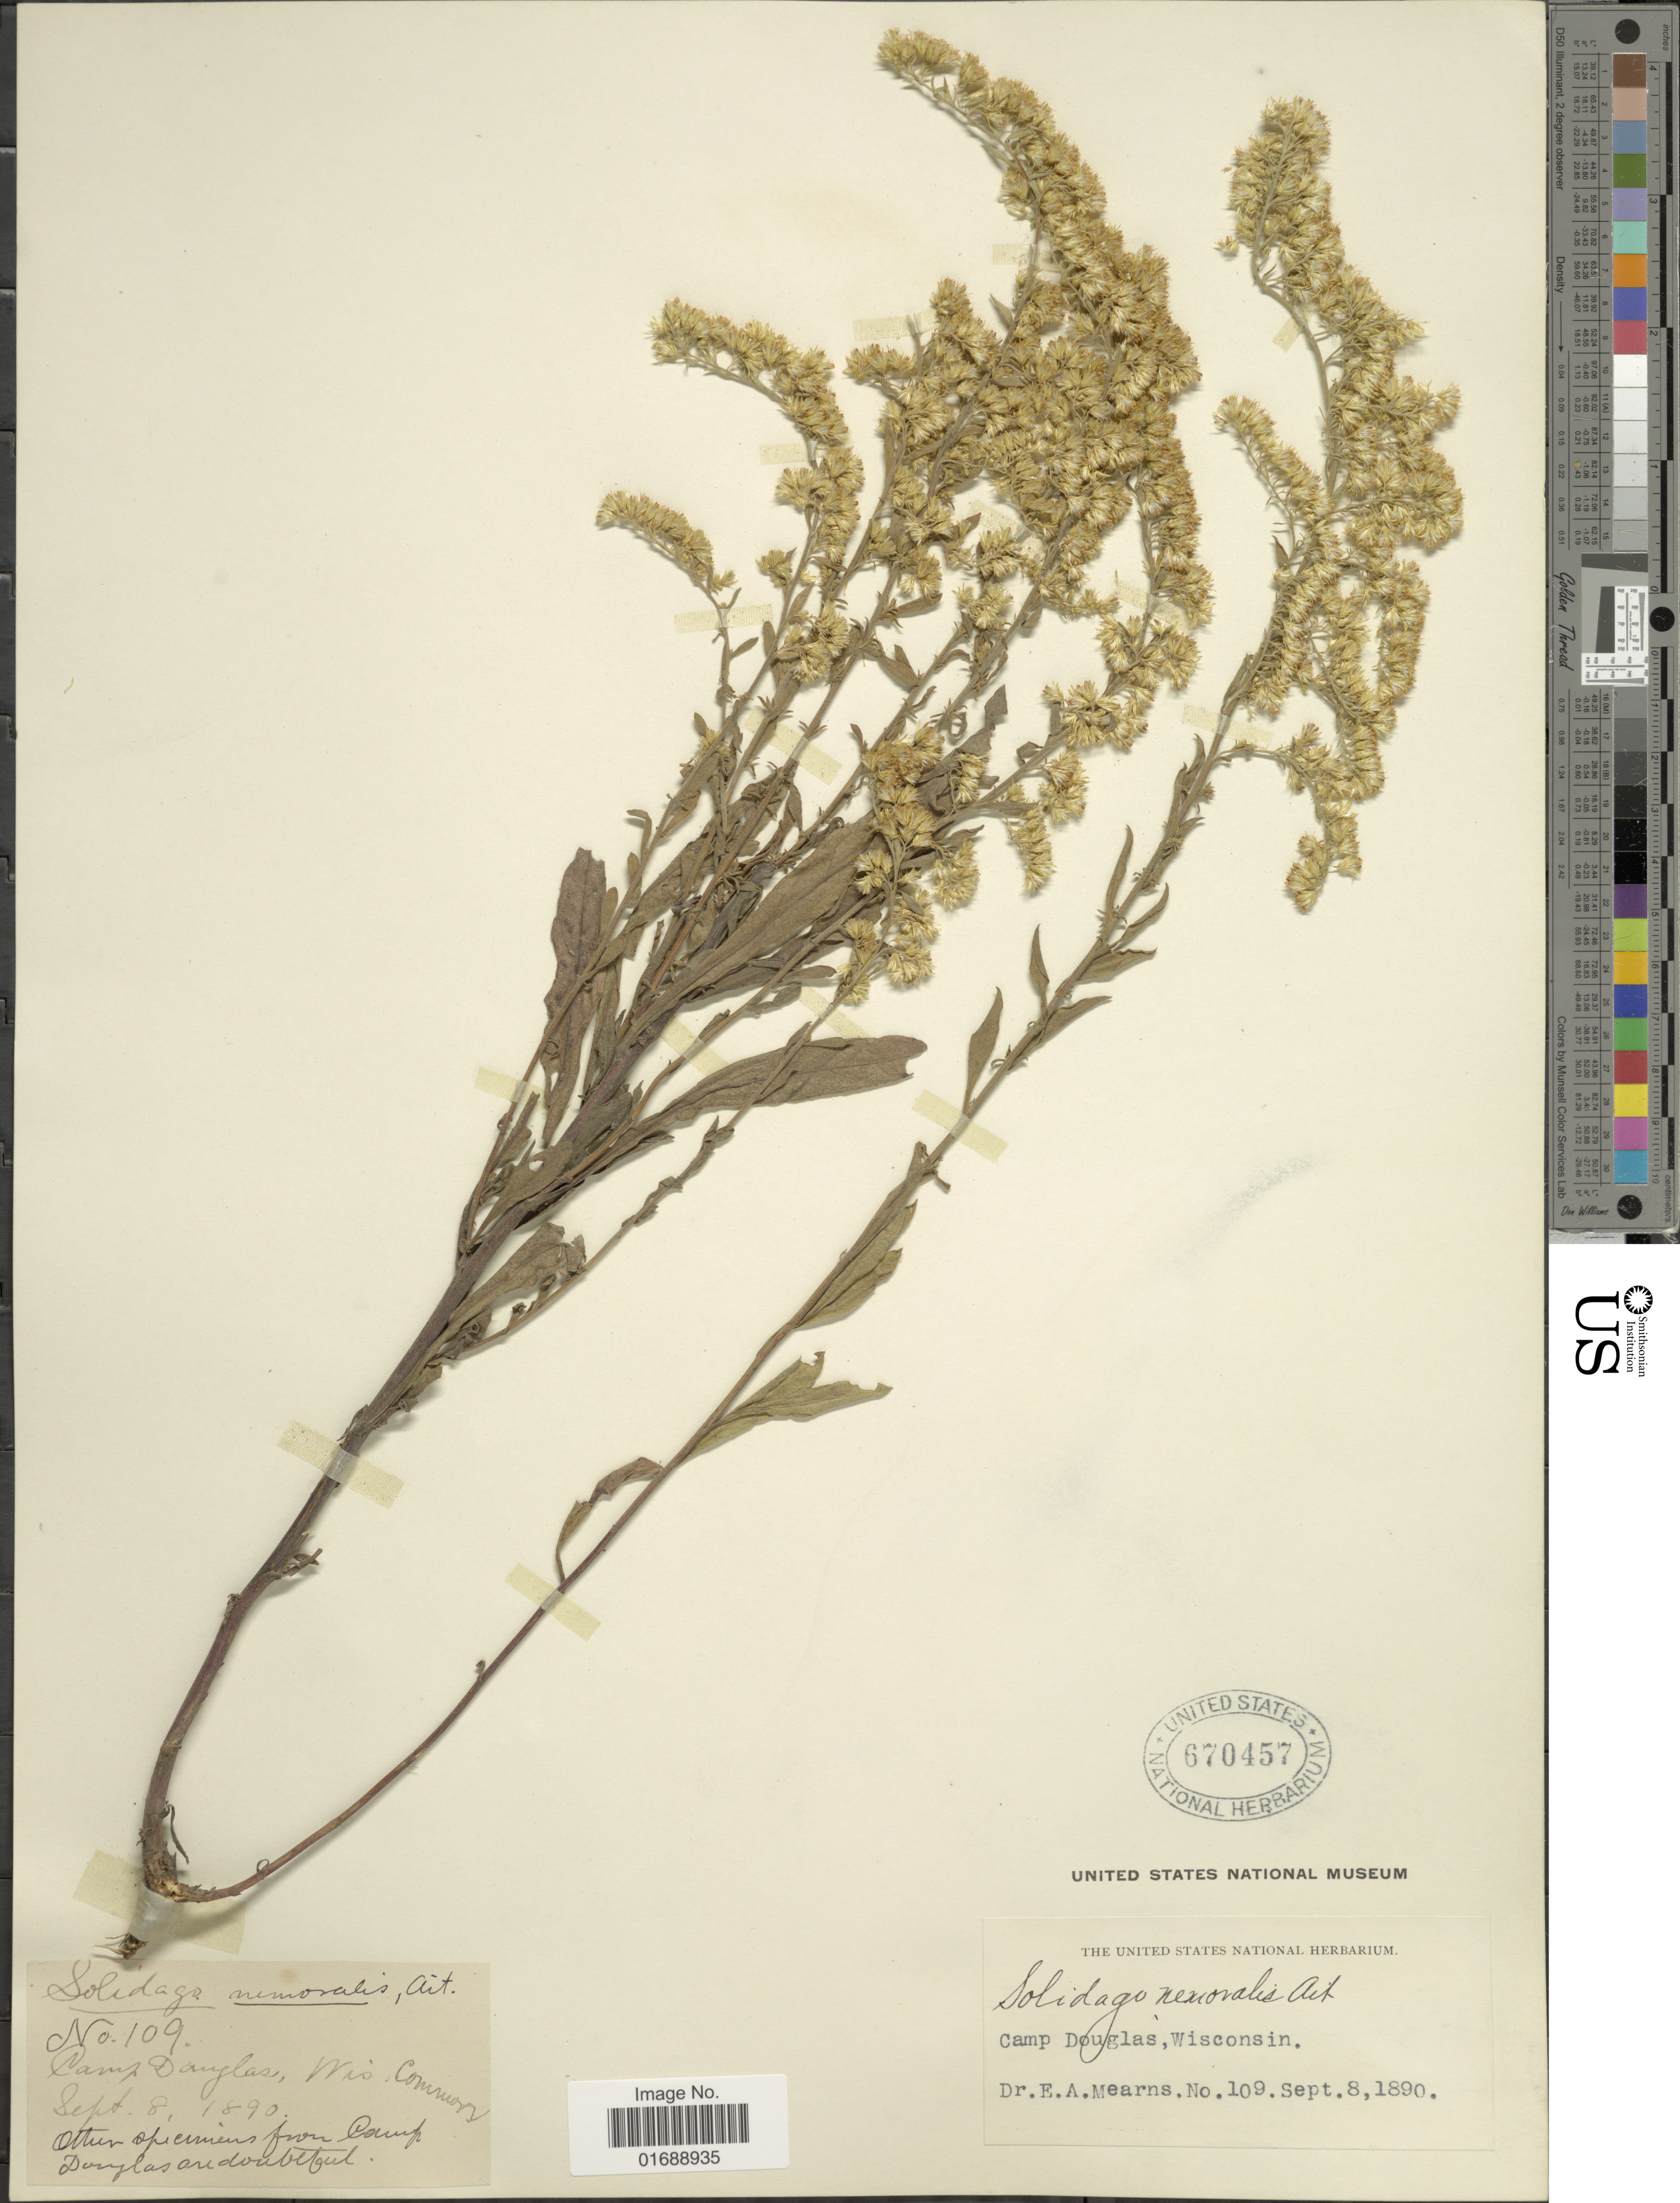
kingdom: Plantae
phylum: Tracheophyta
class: Magnoliopsida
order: Asterales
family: Asteraceae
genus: Solidago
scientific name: Solidago nemoralis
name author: Aiton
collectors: E. A. Mearns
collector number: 109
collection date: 1890-09-08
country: United States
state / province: Wisconsin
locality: Camp Douglas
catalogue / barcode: US 670457